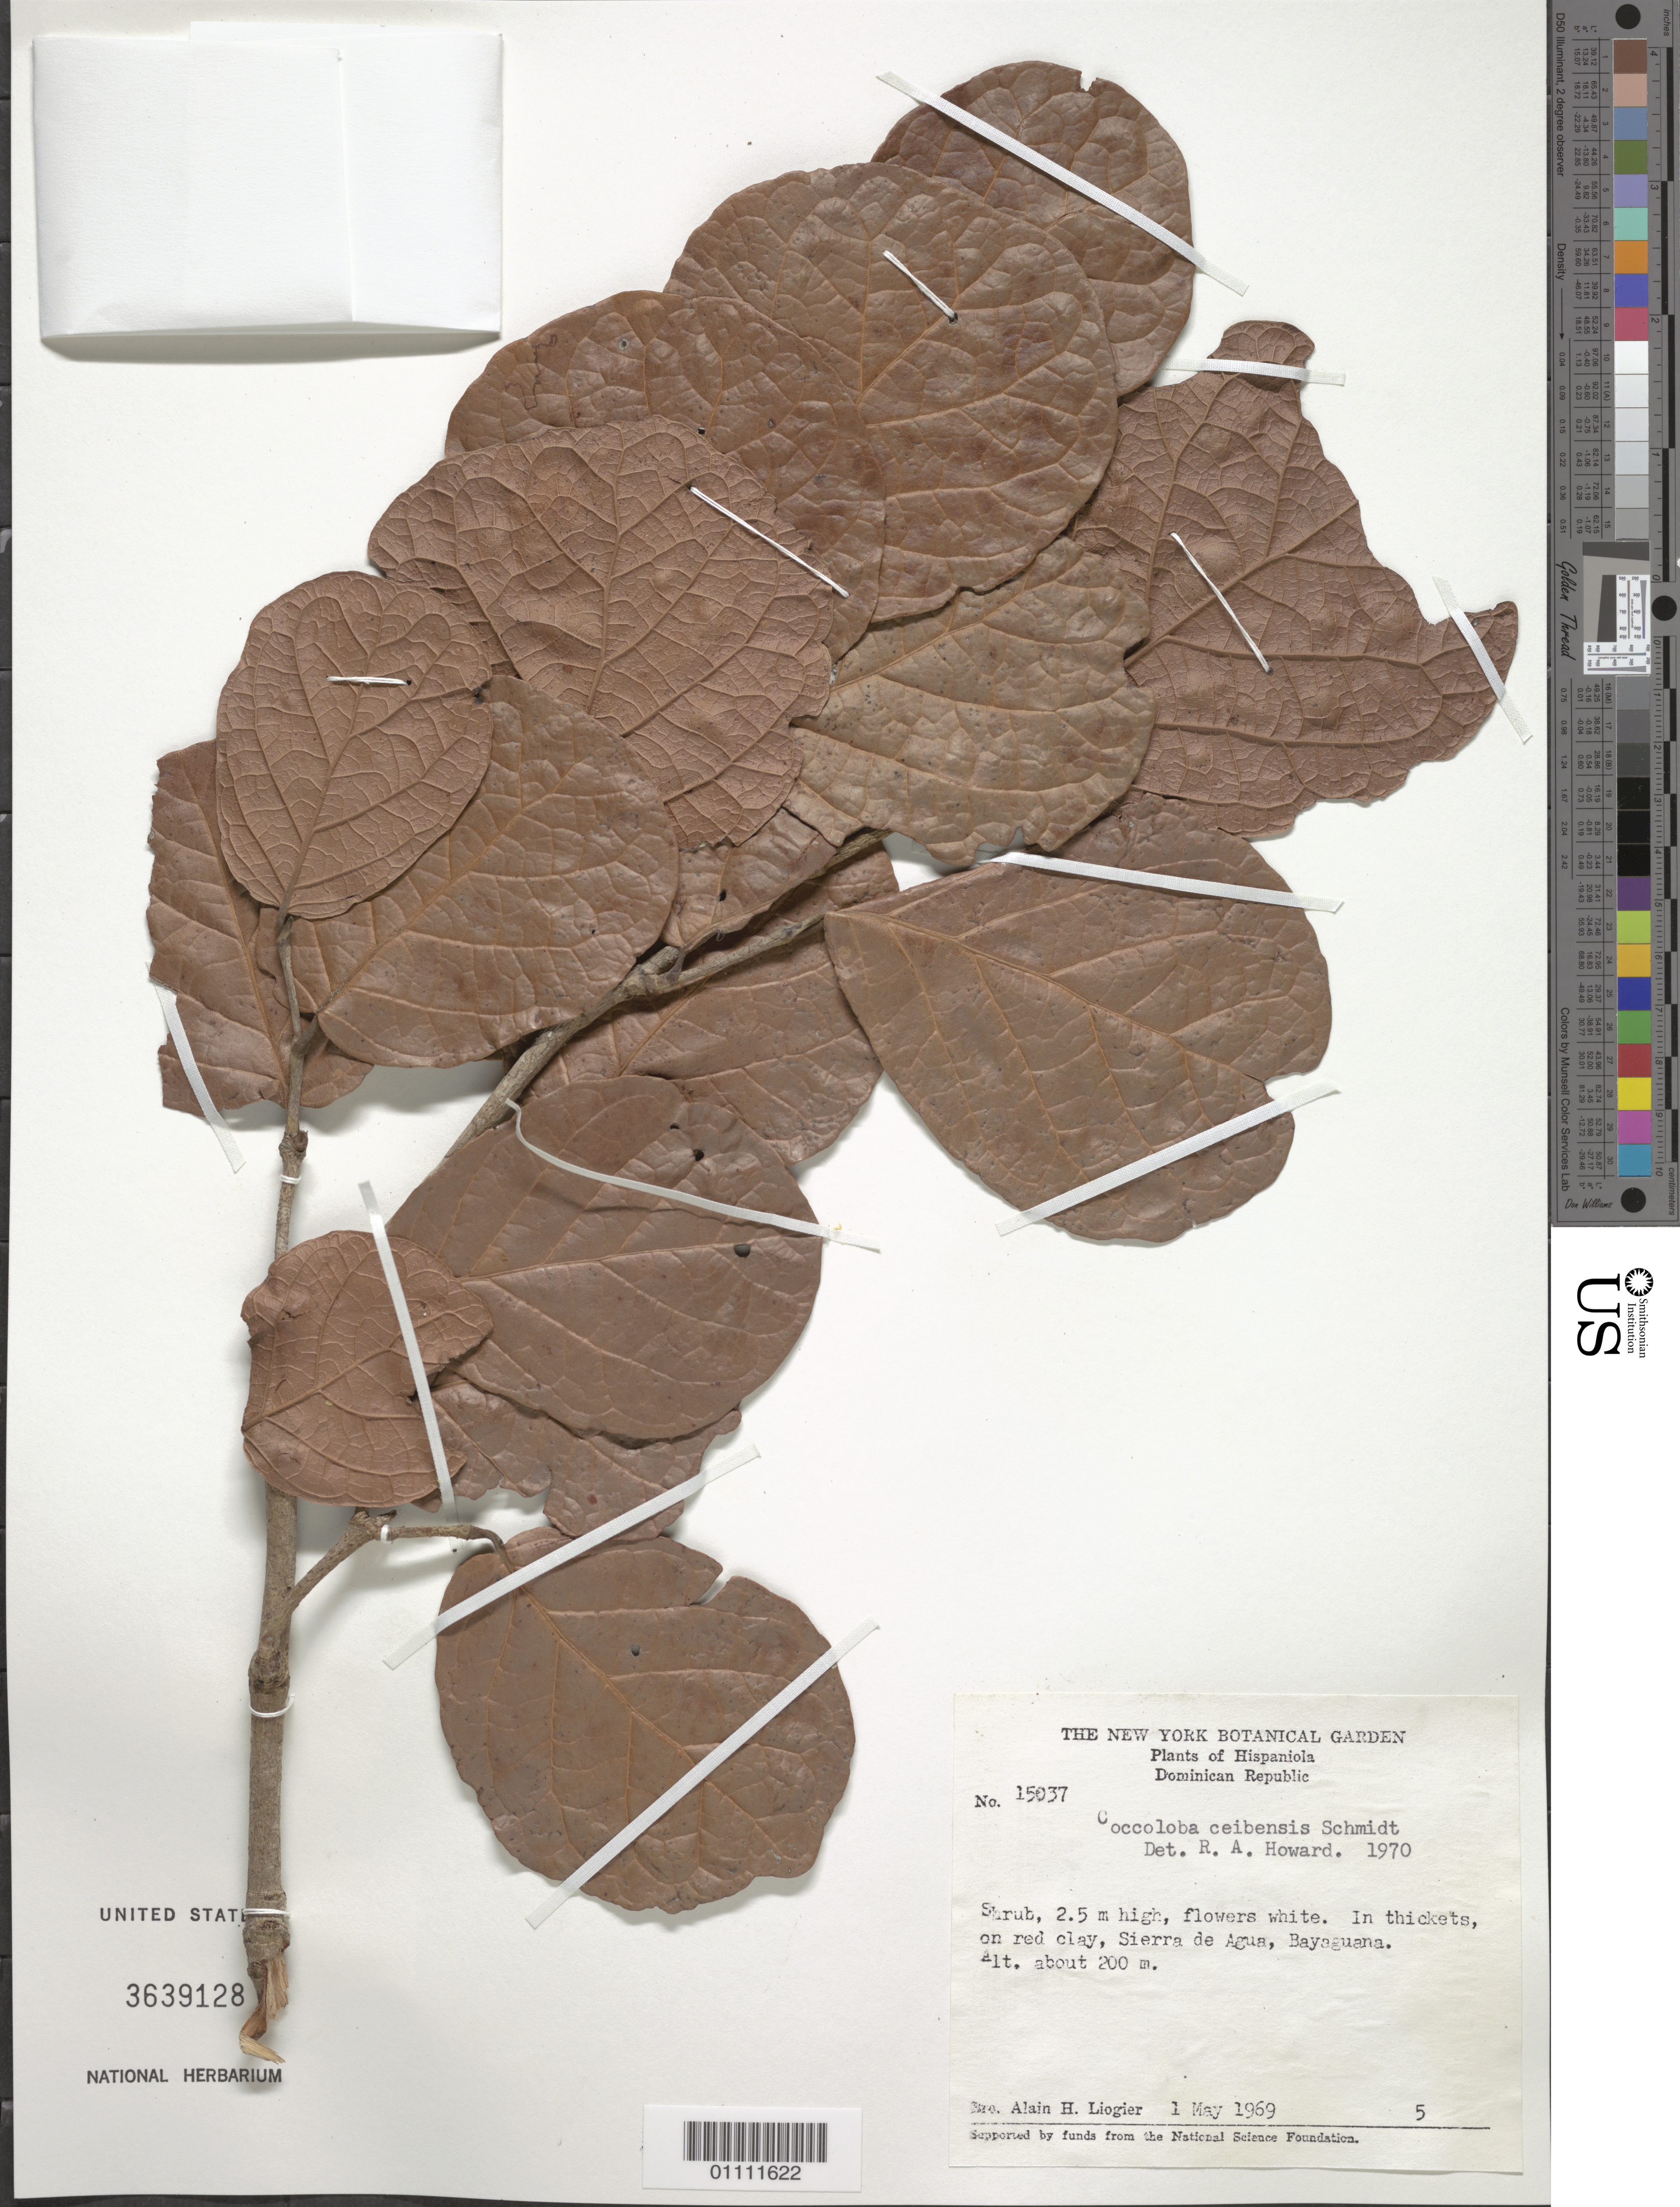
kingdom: Plantae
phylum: Tracheophyta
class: Magnoliopsida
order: Caryophyllales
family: Polygonaceae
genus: Coccoloba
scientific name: Coccoloba ceibensis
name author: O.C. Schmidt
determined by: Howard, R. A.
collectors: A. H. Liogier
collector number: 15037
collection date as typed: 01 May 1969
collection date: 1969-05-01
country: Dominican Republic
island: Hispaniola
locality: Sierra de Agua, Bayaguana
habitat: In thickets, on red clay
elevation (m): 200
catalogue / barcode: US 3639128